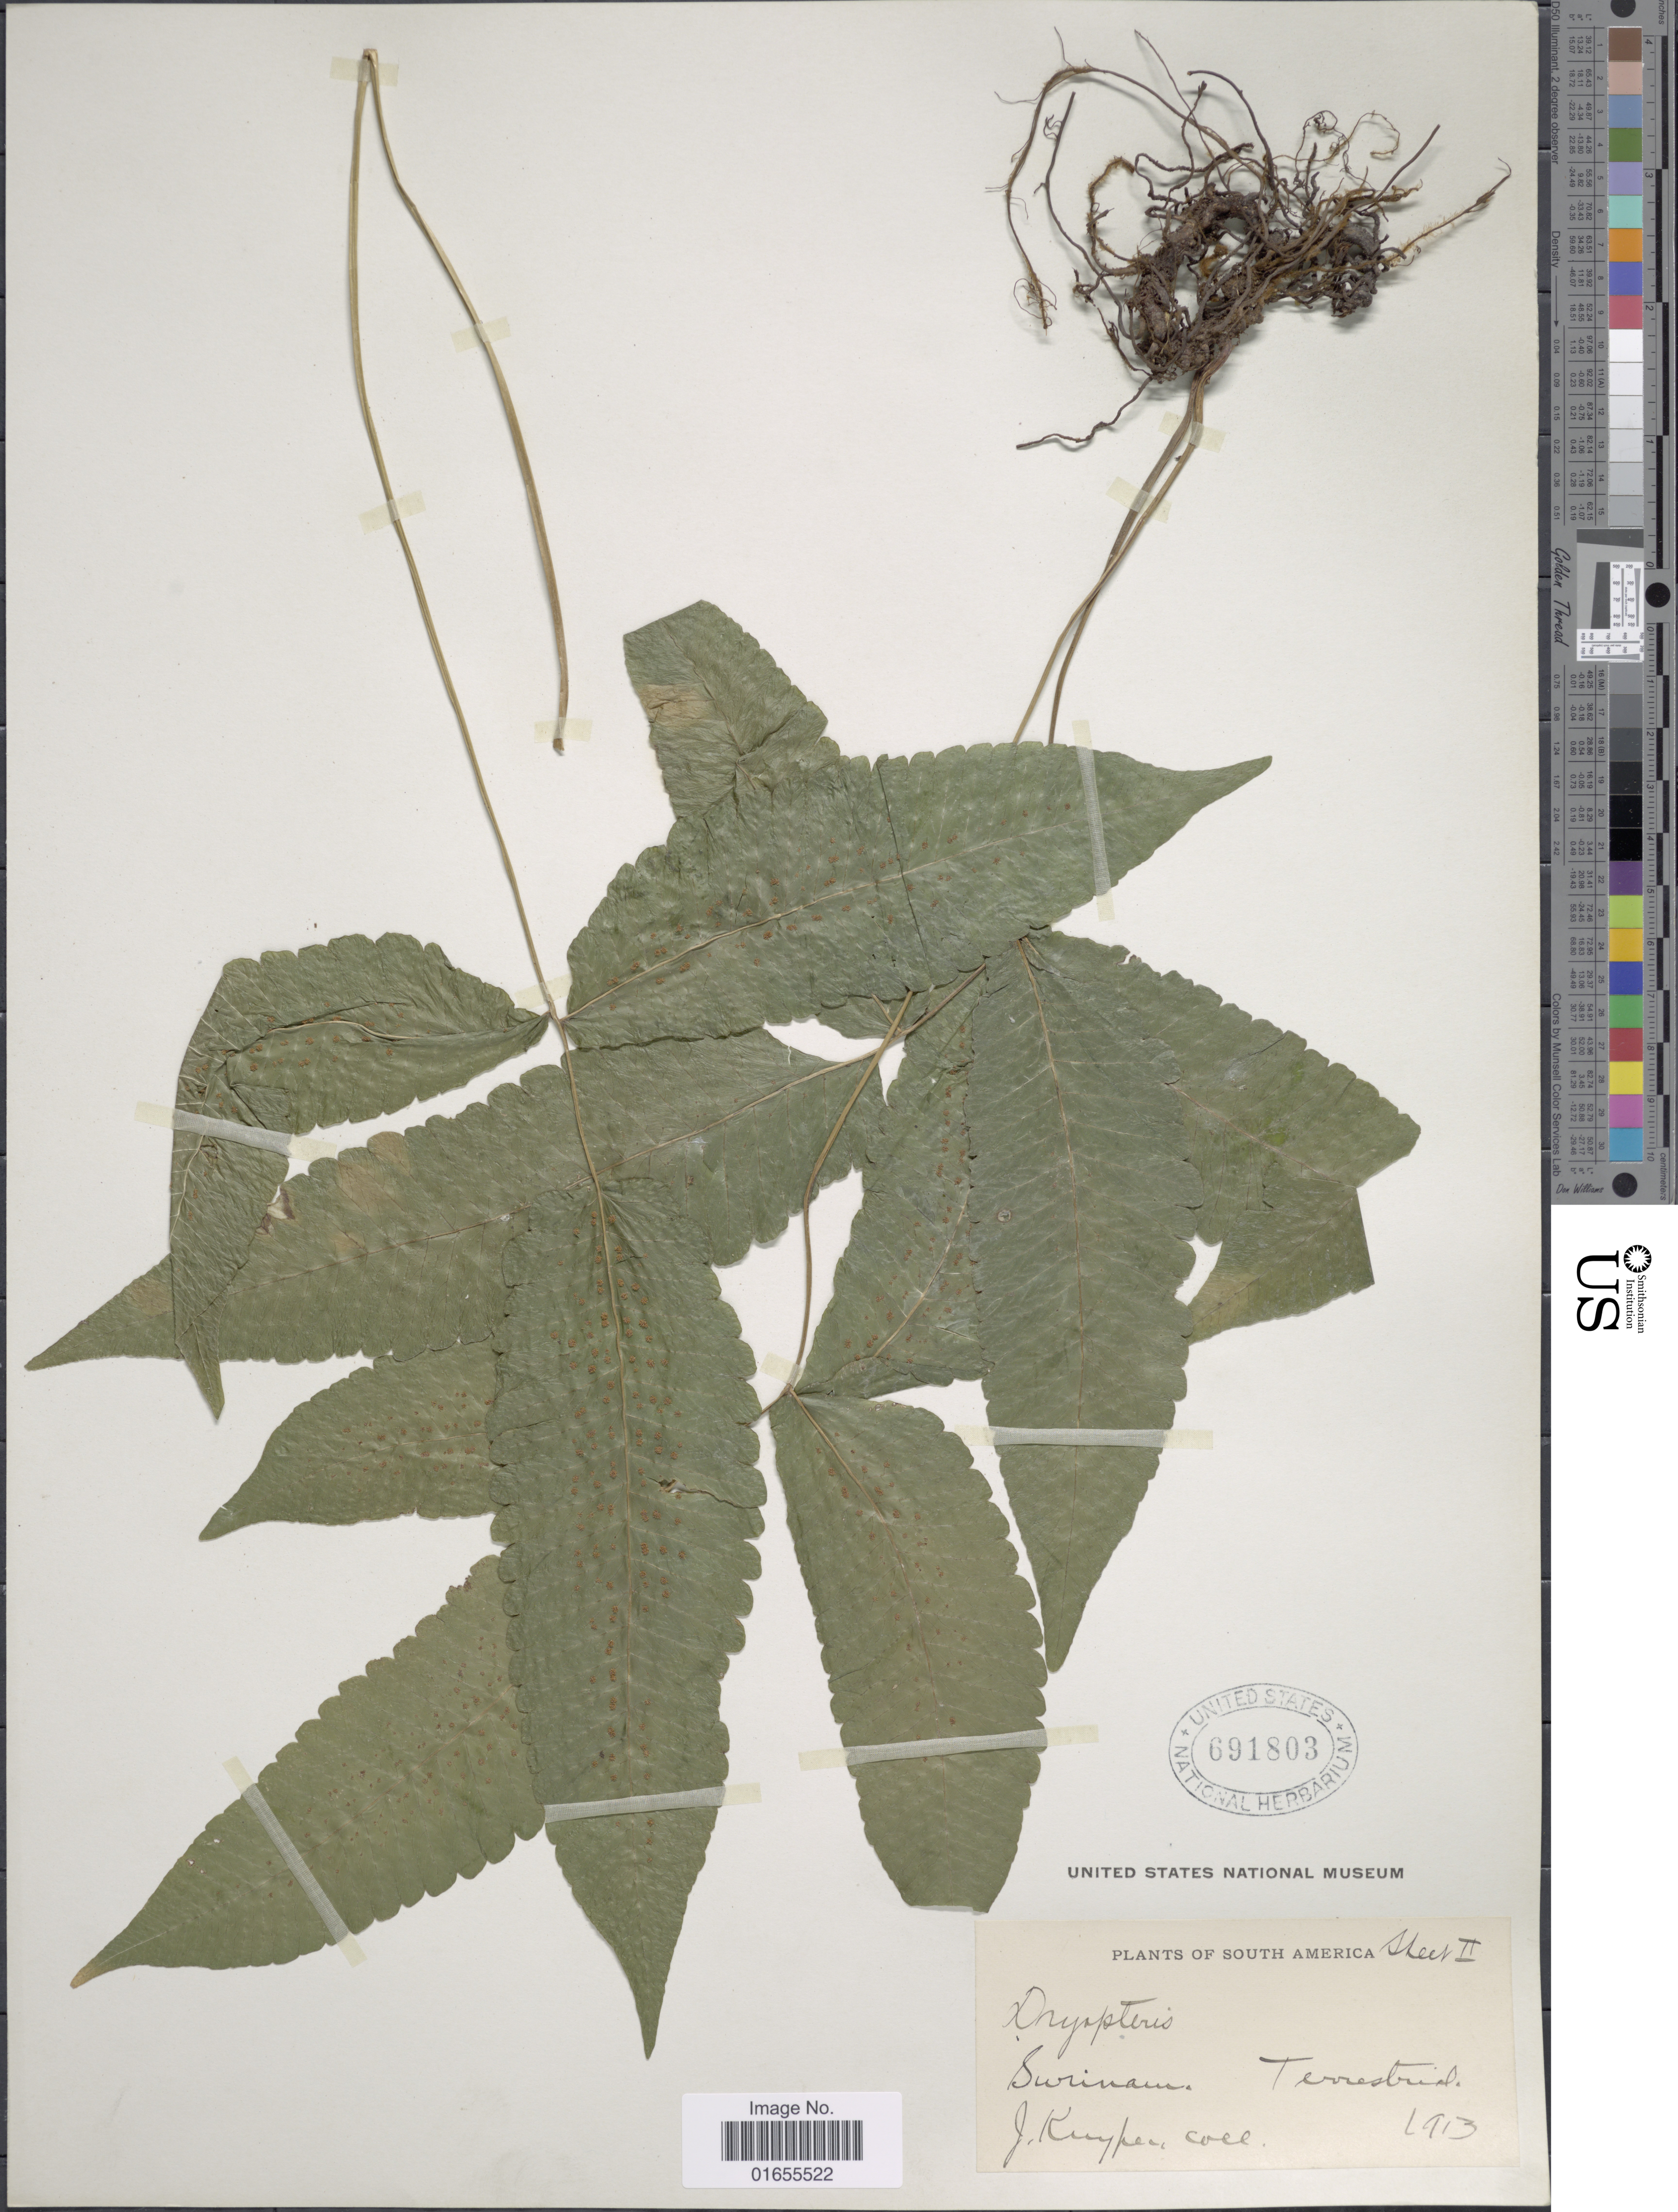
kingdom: Plantae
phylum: Tracheophyta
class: Polypodiopsida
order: Polypodiales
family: Thelypteridaceae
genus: Goniopteris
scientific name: Goniopteris poiteana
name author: (Bory) Ching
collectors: J. Kuyper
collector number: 1913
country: Suriname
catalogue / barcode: US 691803